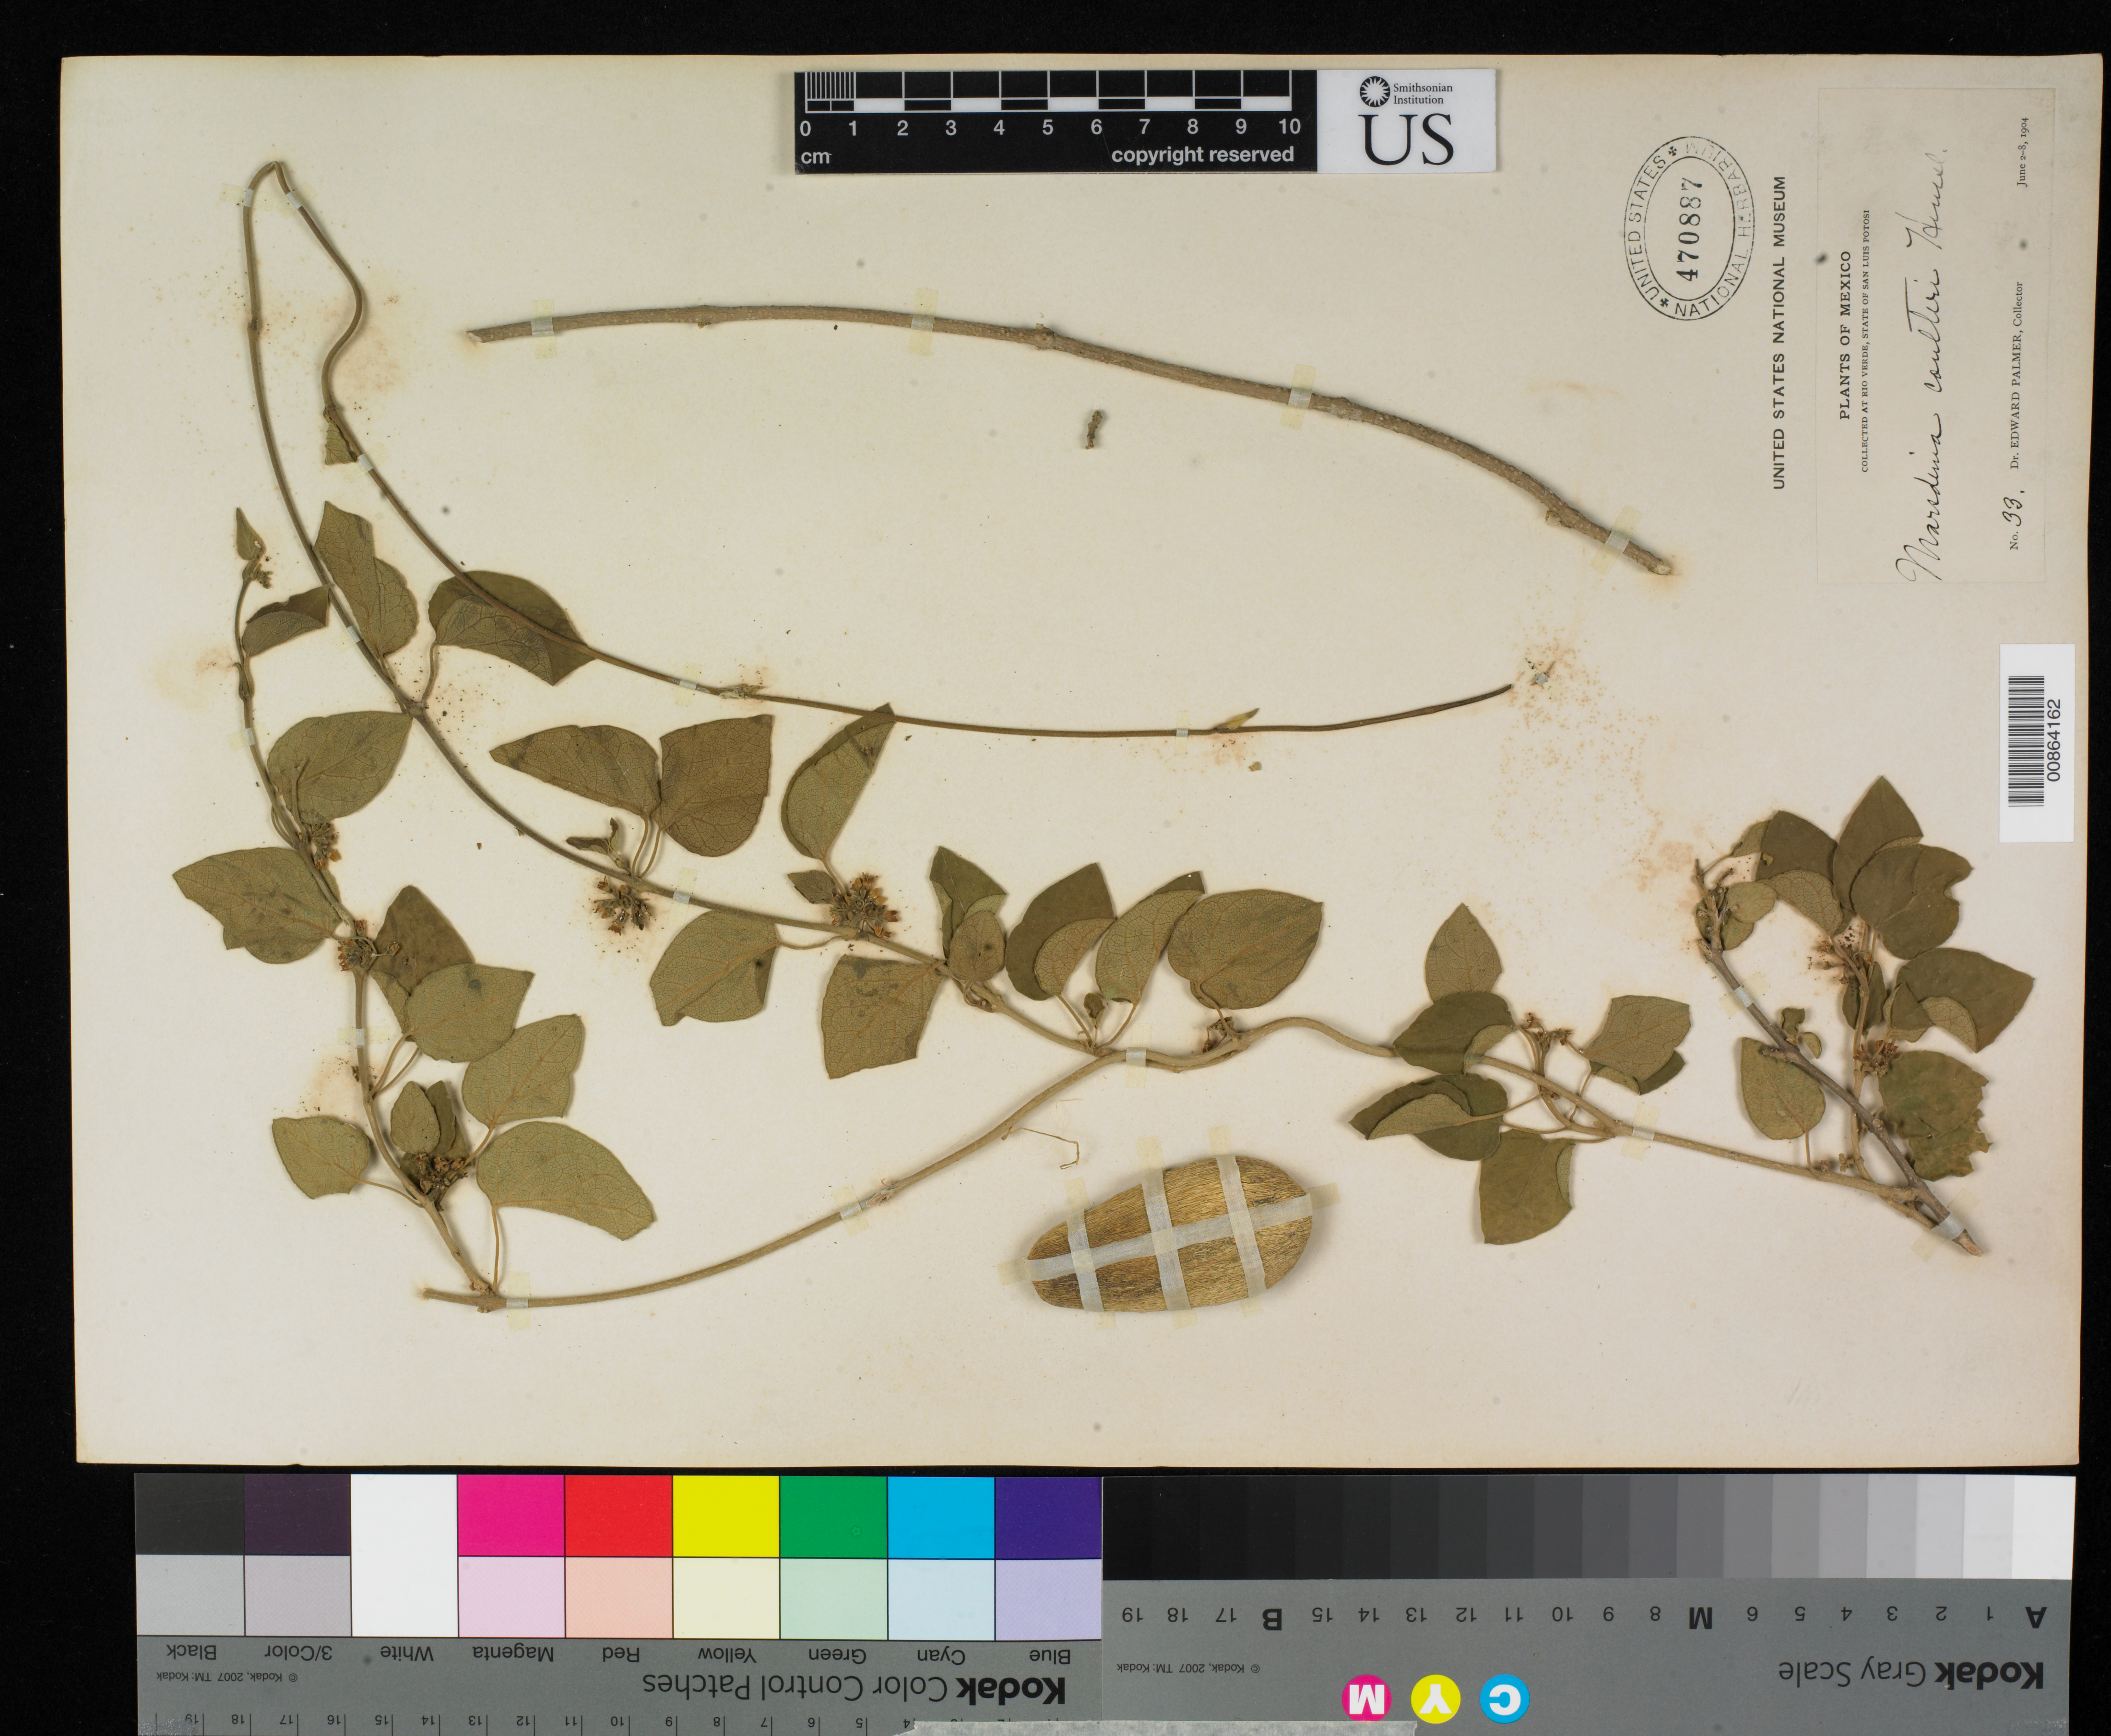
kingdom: Plantae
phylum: Tracheophyta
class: Magnoliopsida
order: Gentianales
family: Apocynaceae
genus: Marsdenia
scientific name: Marsdenia coulteri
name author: Hemsl.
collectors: E. Palmer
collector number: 33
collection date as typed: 02 Jun 1904 to 08 Jun 1904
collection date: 1904-06-02/1904-06-08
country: Mexico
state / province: San Luis Potosí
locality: Río Verde, San Luis Potosí.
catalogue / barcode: US 470887